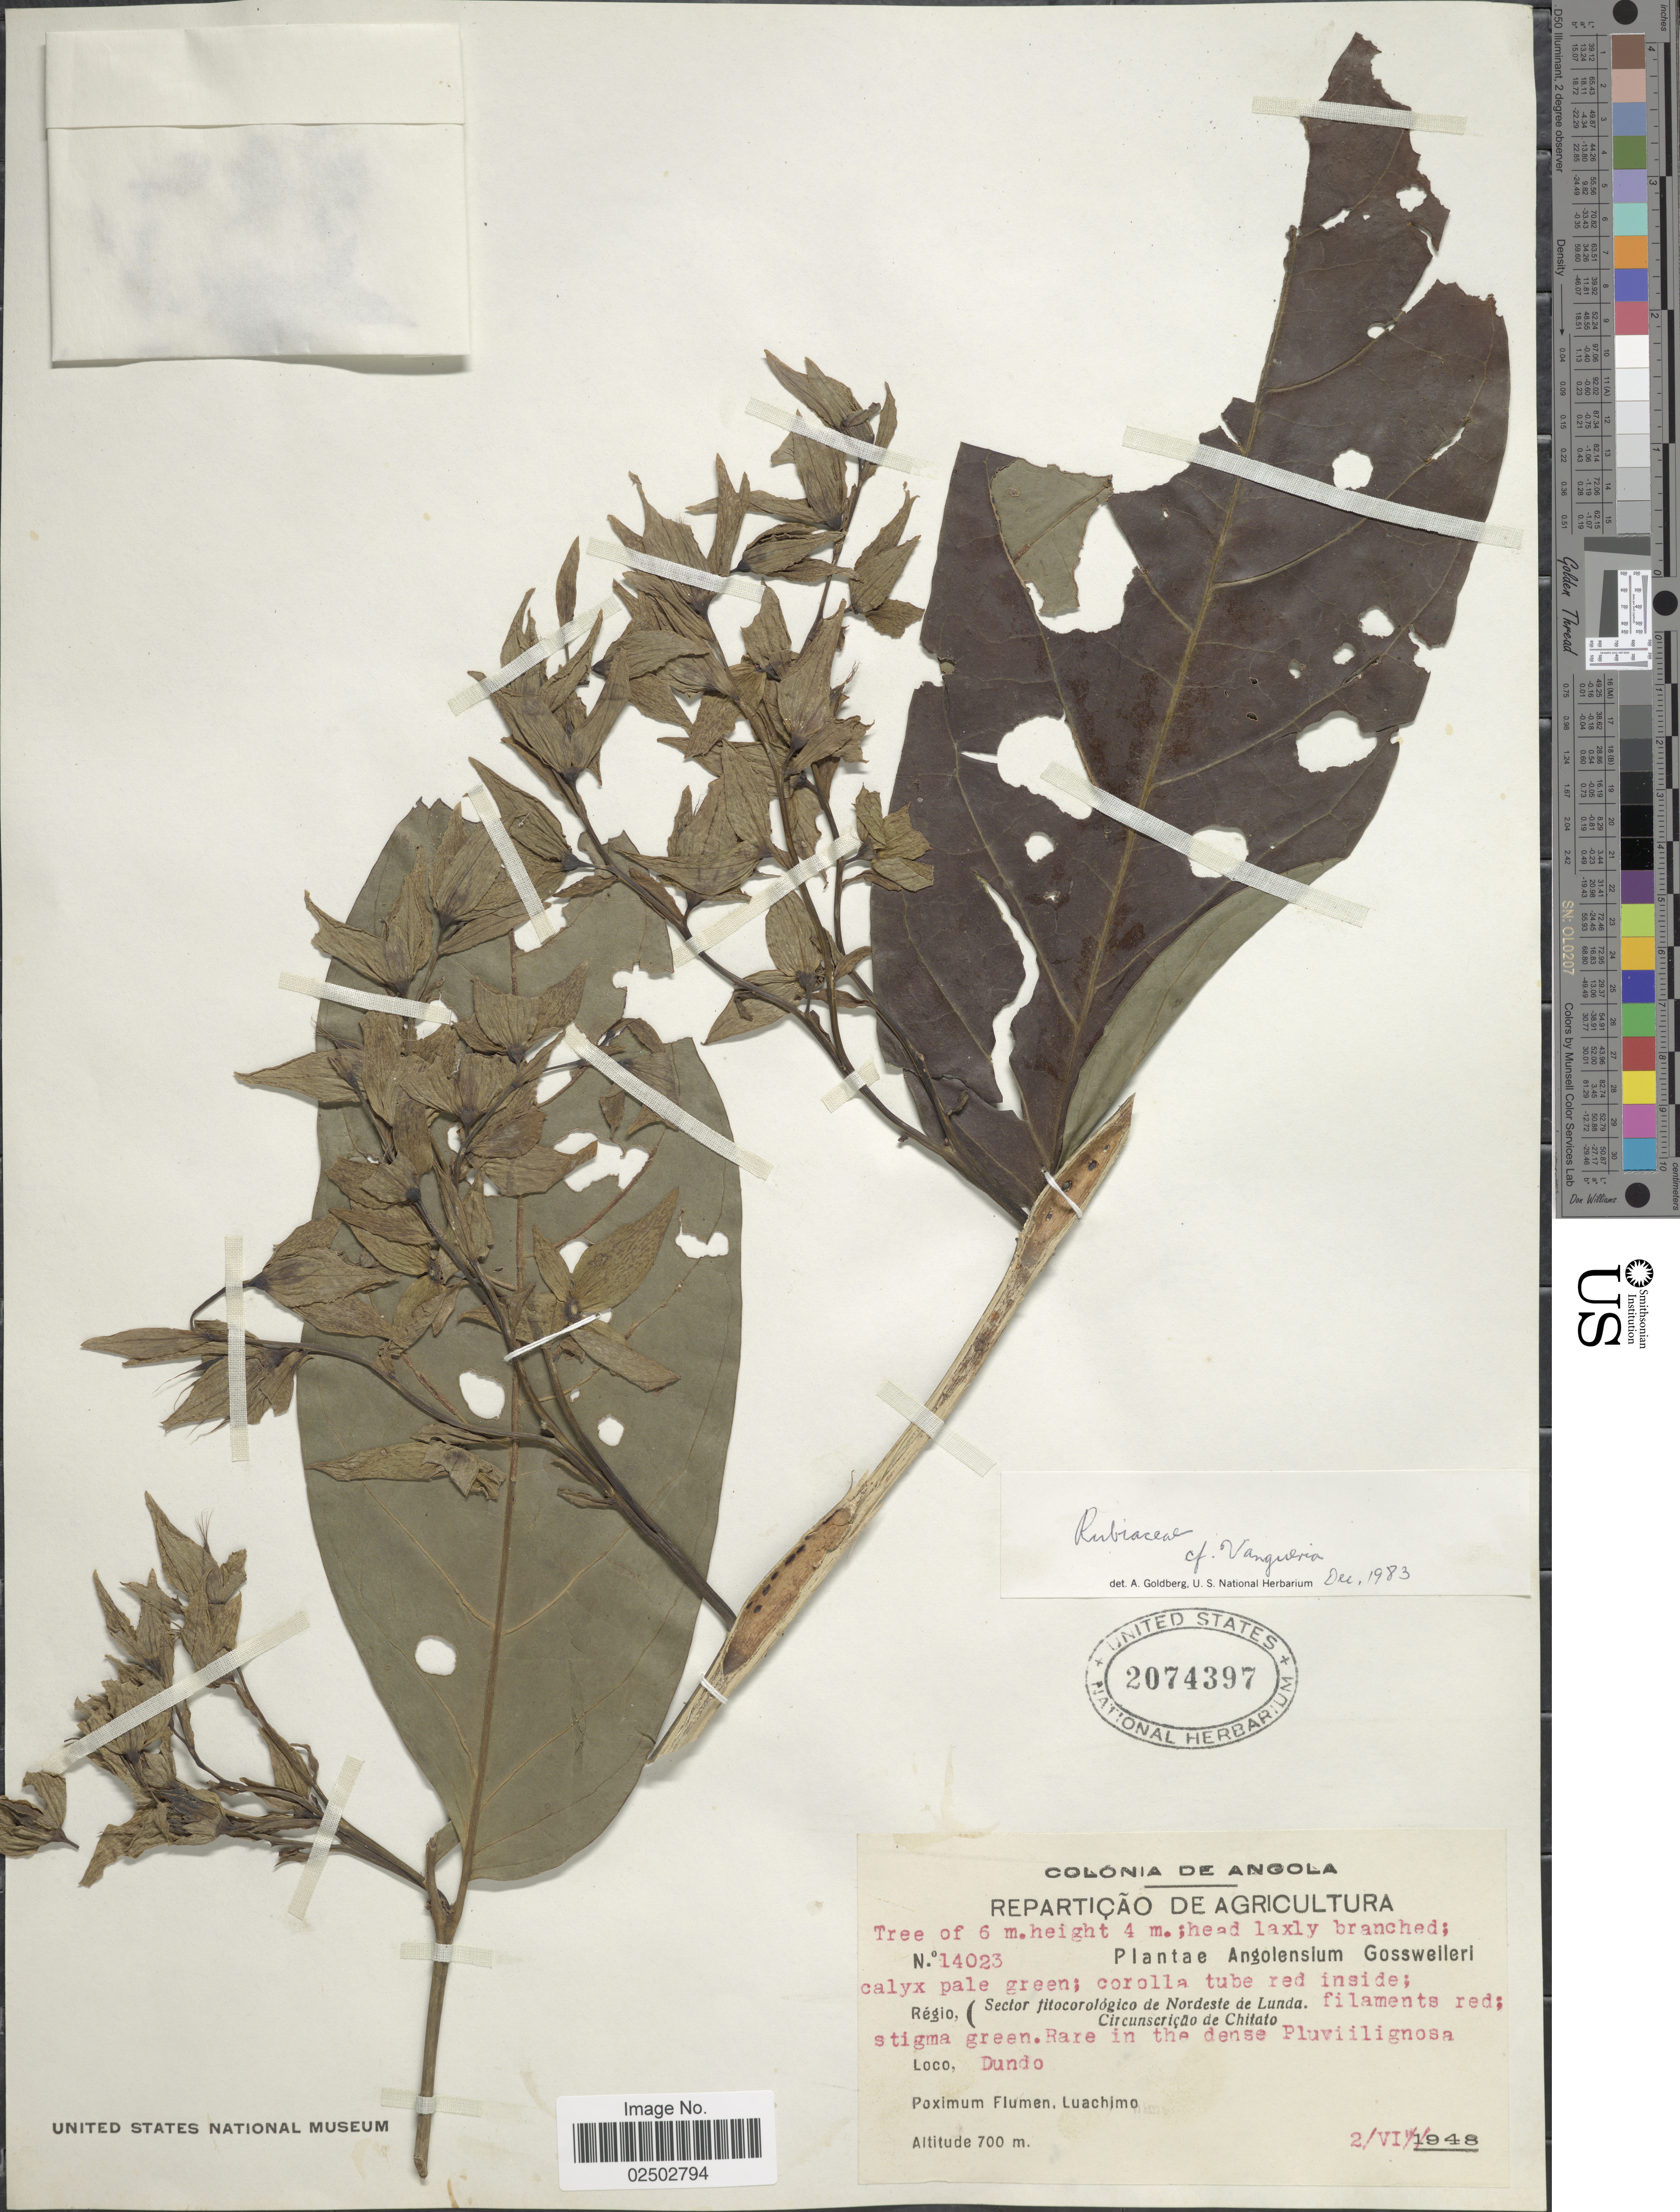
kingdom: Plantae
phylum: Tracheophyta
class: Magnoliopsida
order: Gentianales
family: Rubiaceae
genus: Vangueria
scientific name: Vangueria sp.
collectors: -. Gossweiler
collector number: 14023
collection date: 1948-06-02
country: Angola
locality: Regio, (Sector fitocorologico de Nordeste de Lunda, Circunscricao de Chitato). Poximum Flumen Luachimo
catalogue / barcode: US 2074397